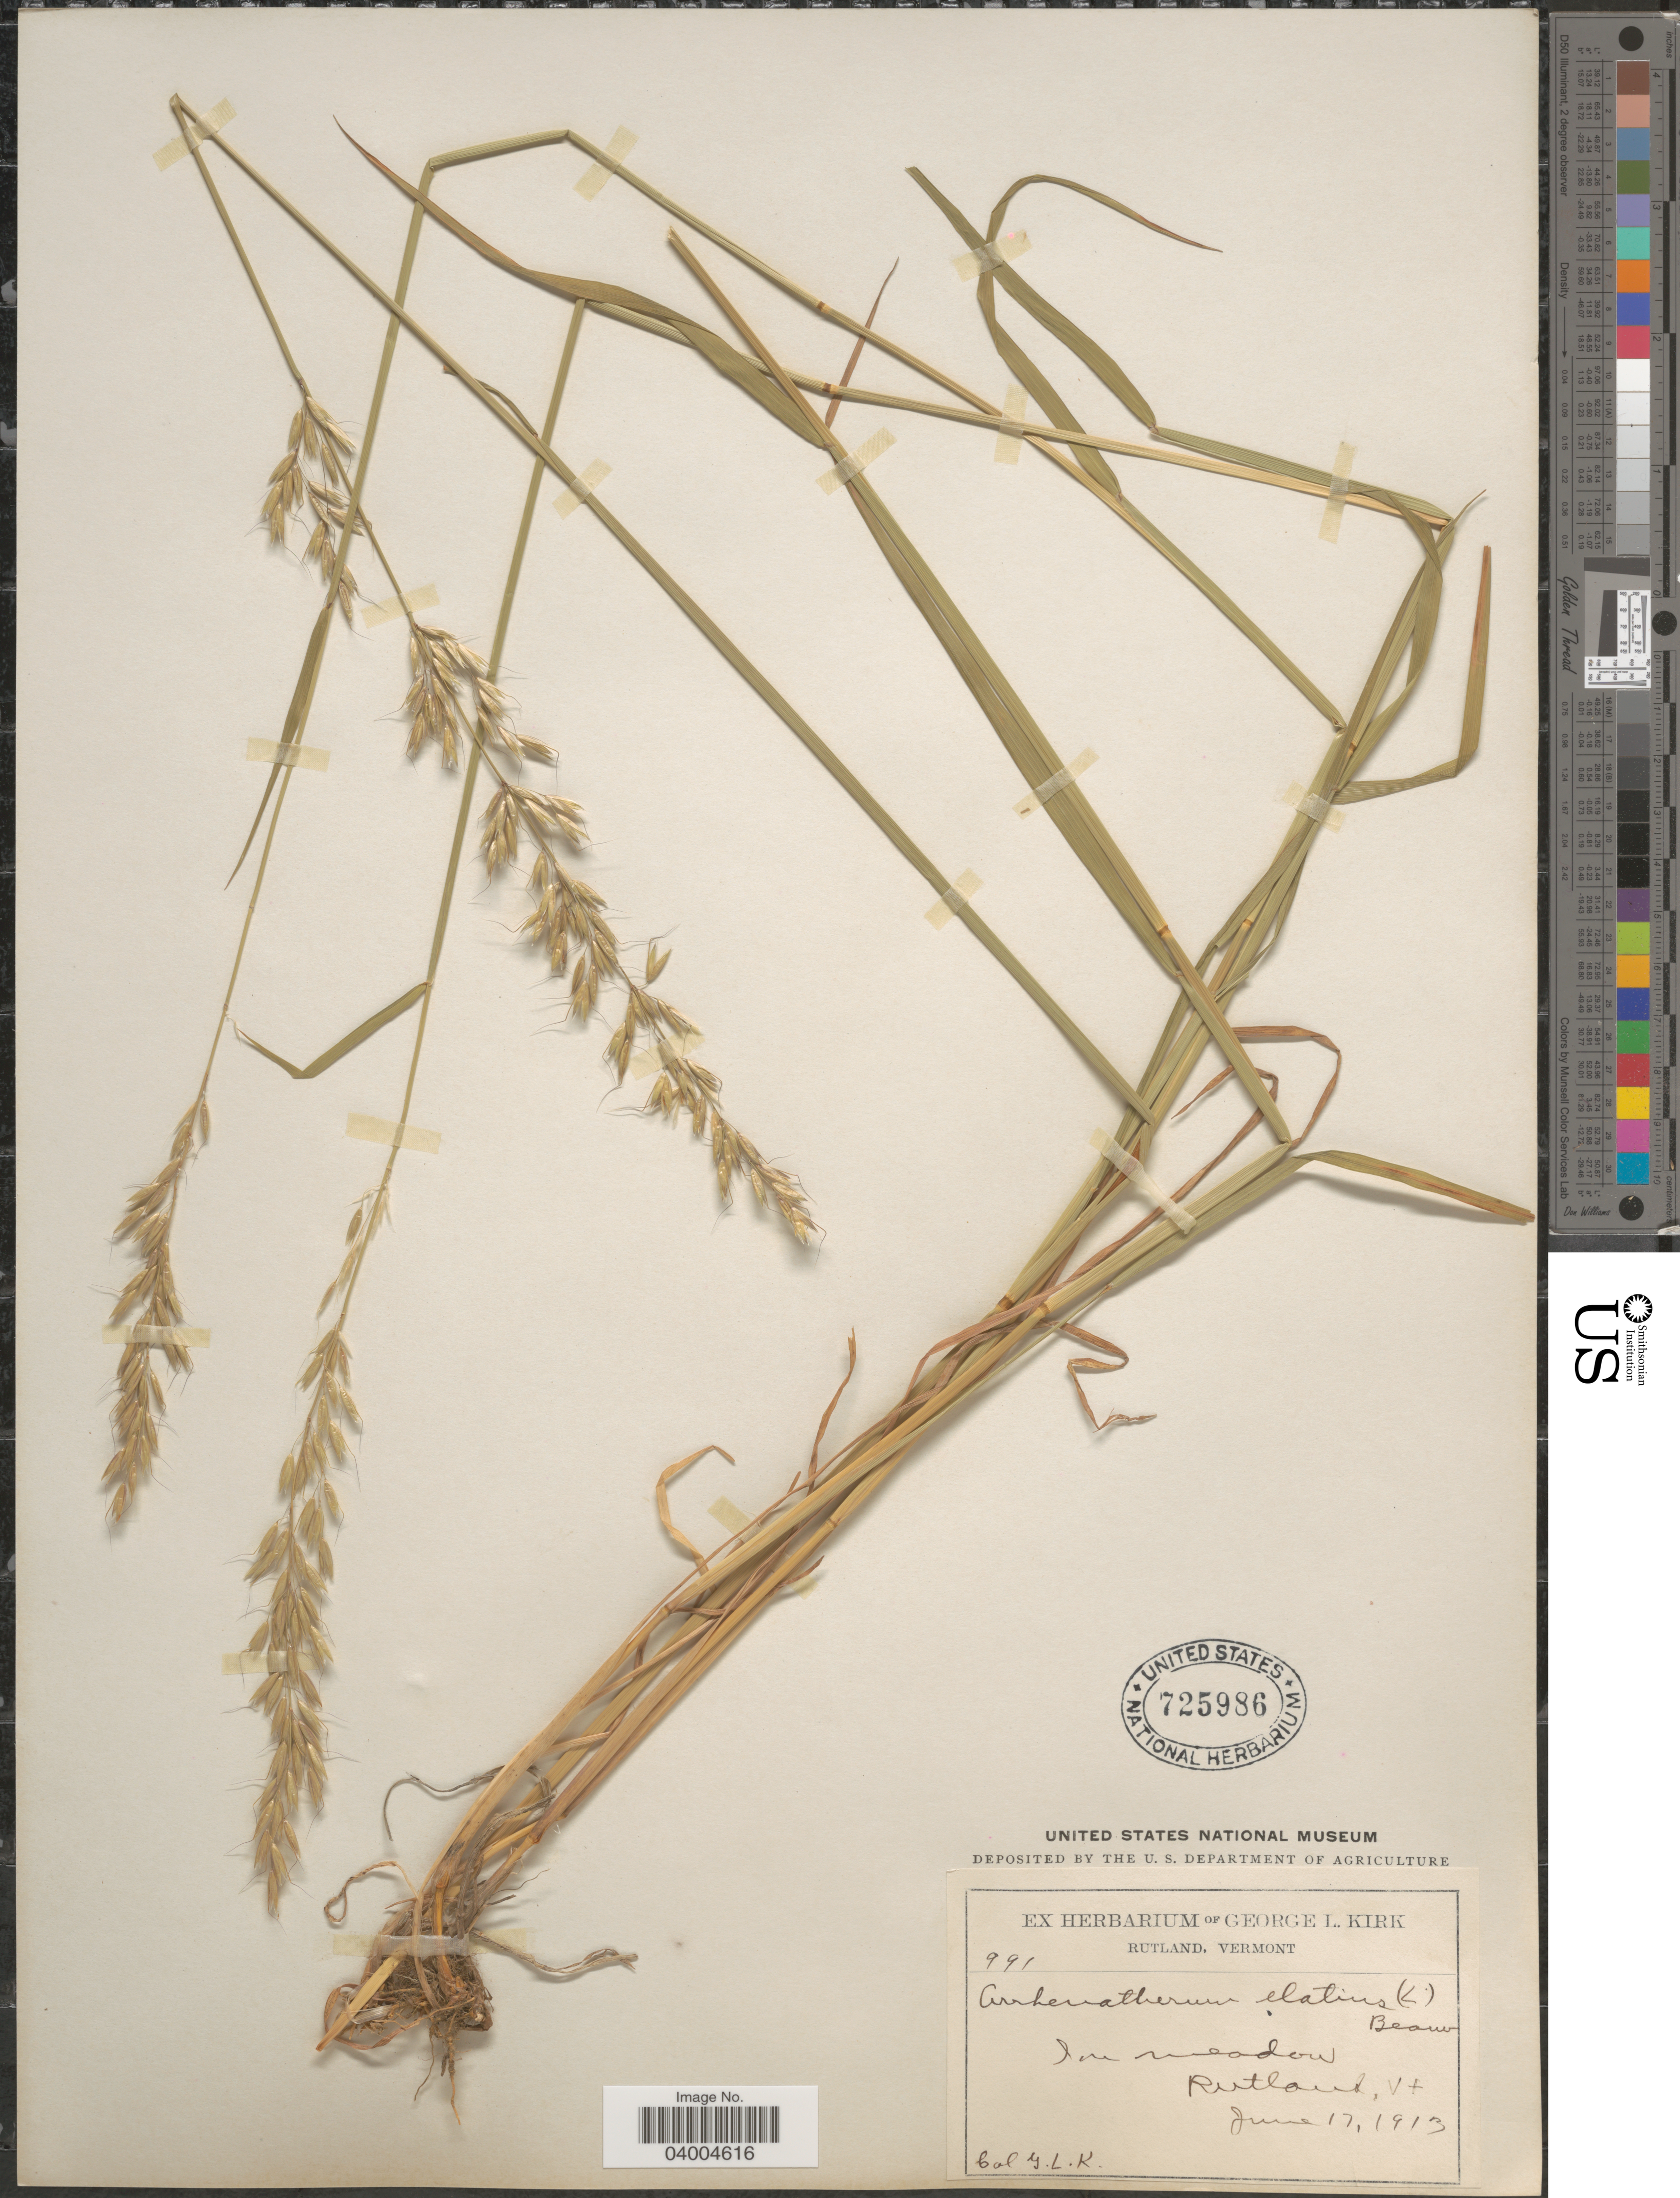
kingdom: Plantae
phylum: Tracheophyta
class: Liliopsida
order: Poales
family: Poaceae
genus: Arrhenatherum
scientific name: Arrhenatherum elatius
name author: (L.) J. Presl & C. Presl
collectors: G. Kirk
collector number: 991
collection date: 1913-06-17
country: United States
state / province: Vermont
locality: Rutland.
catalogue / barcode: US 725986